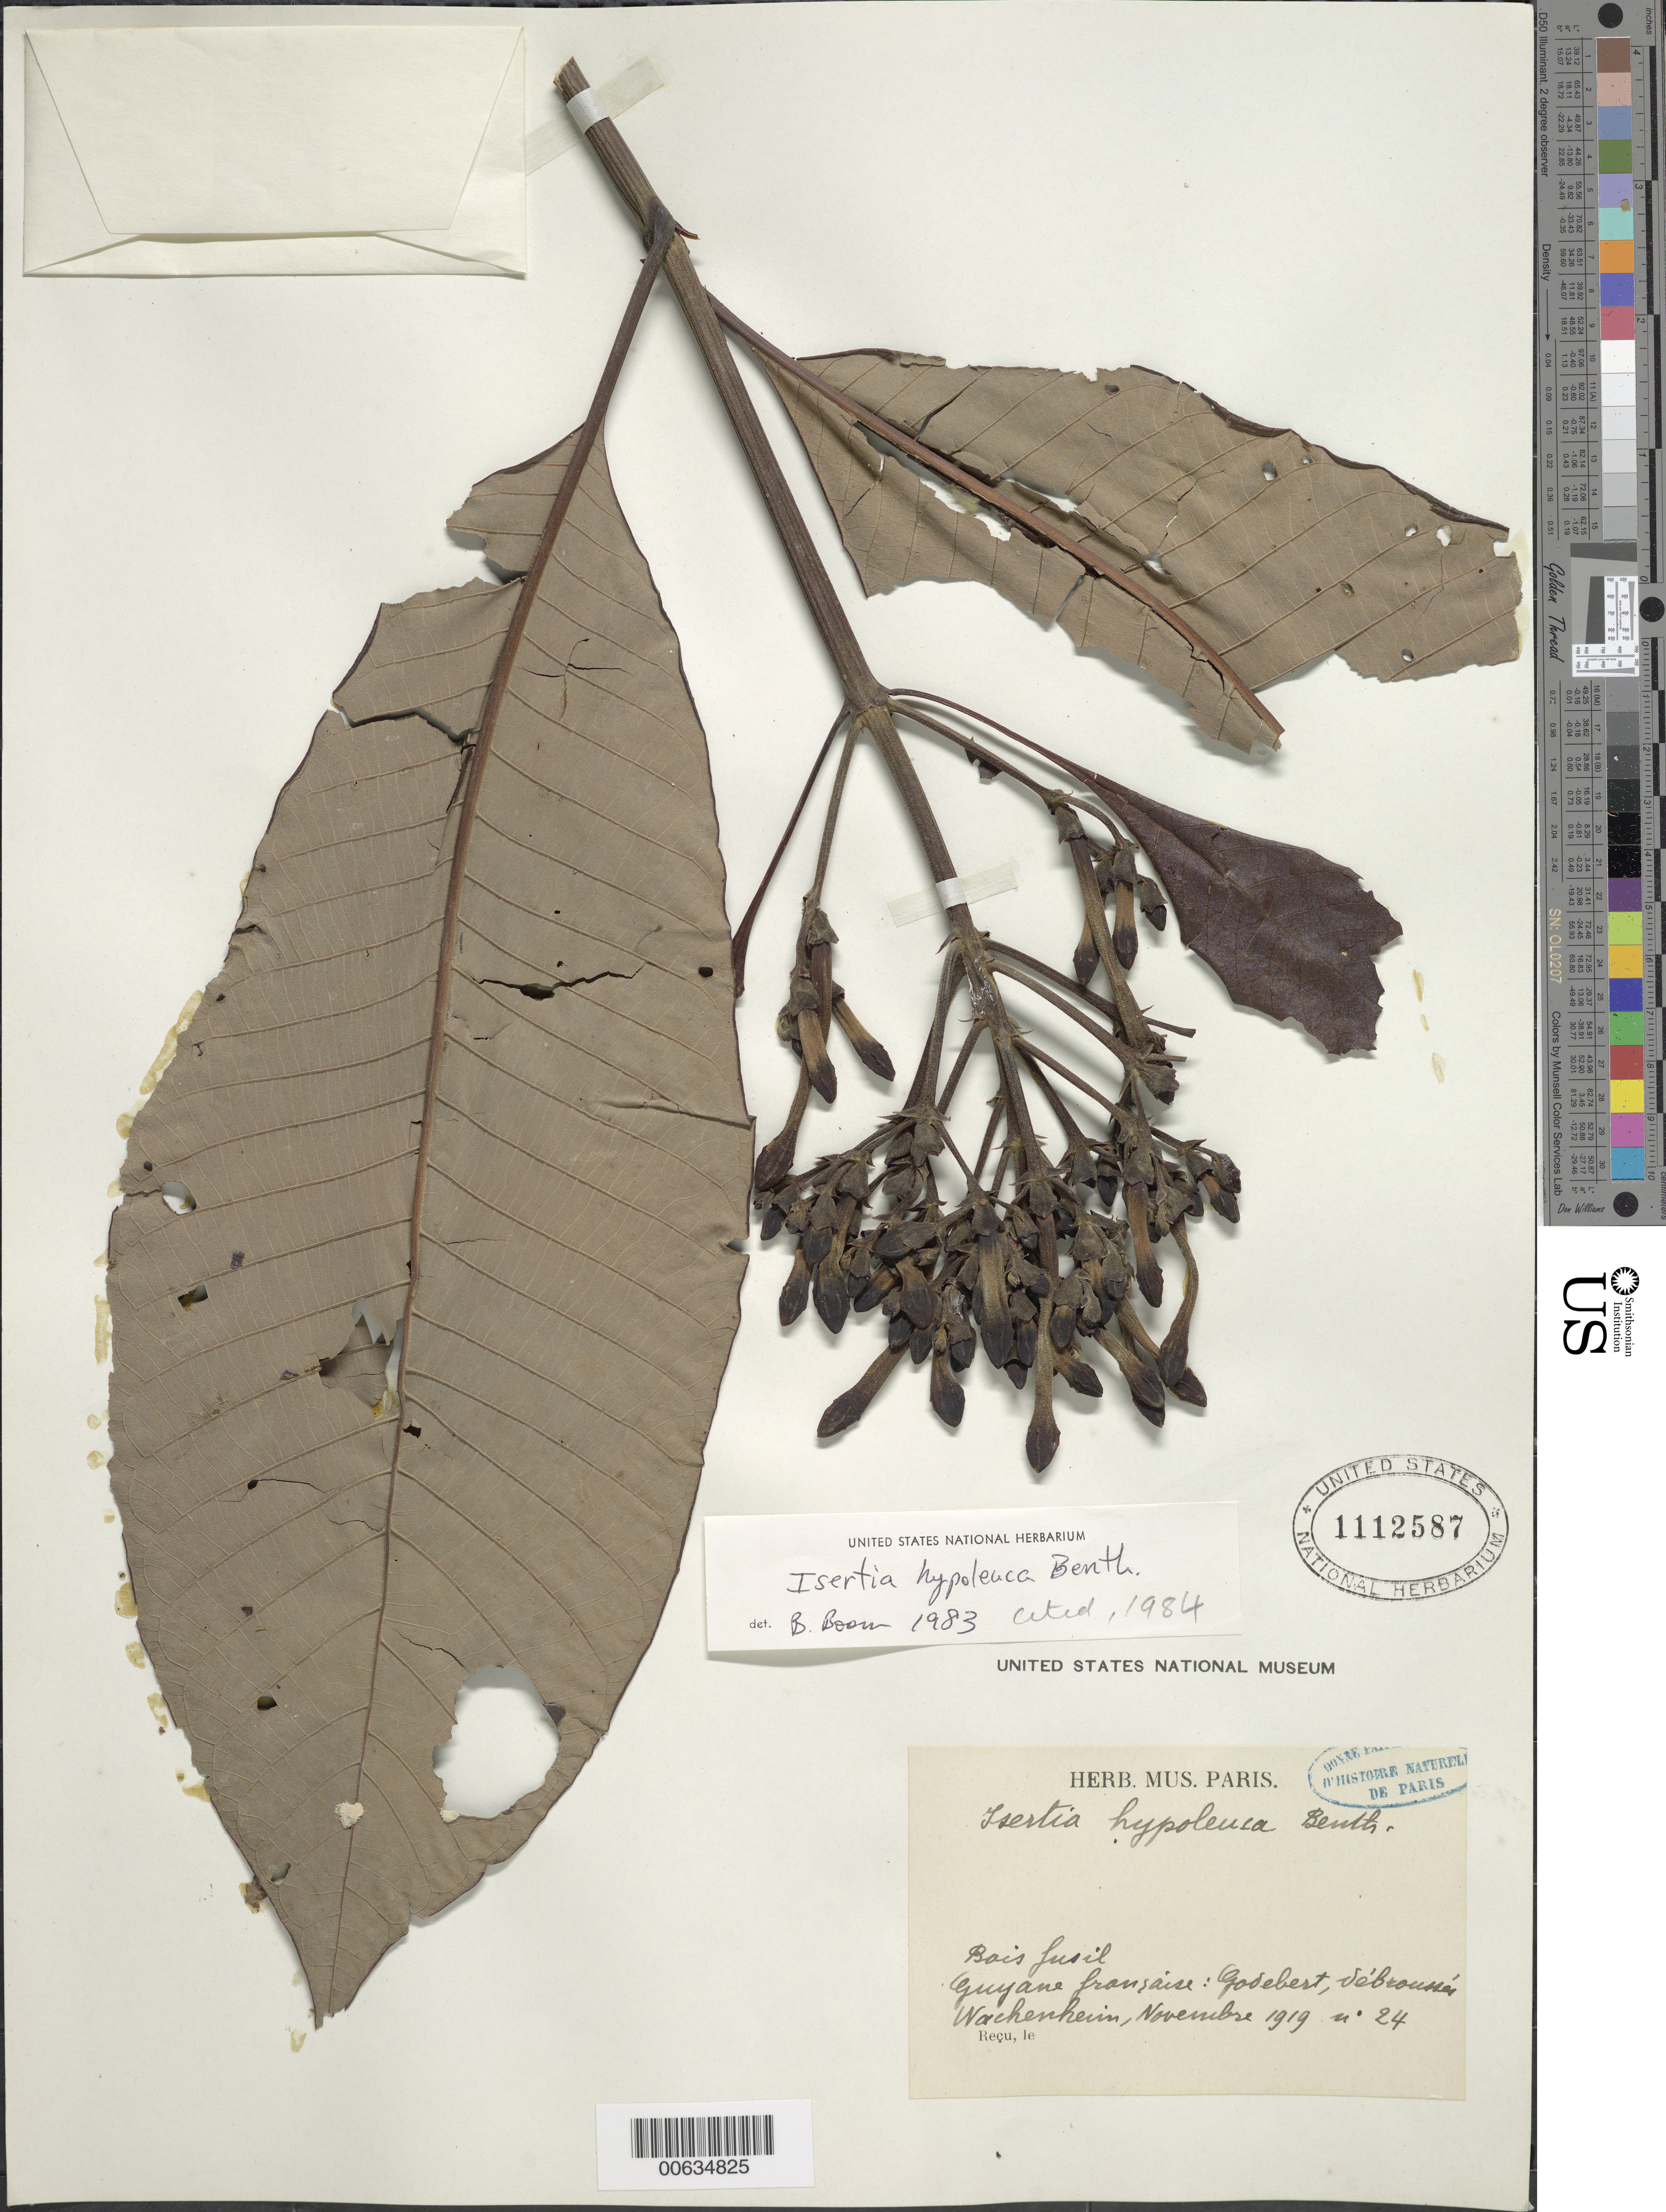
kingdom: Plantae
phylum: Tracheophyta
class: Magnoliopsida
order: Gentianales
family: Rubiaceae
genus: Isertia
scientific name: Isertia hypoleuca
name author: Benth.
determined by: Boom, B. M.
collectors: G. Wachenheim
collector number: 24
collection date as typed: Nov-19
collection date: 1919-11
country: French Guiana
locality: Godebert, Débroussés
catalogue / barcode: US 1112587